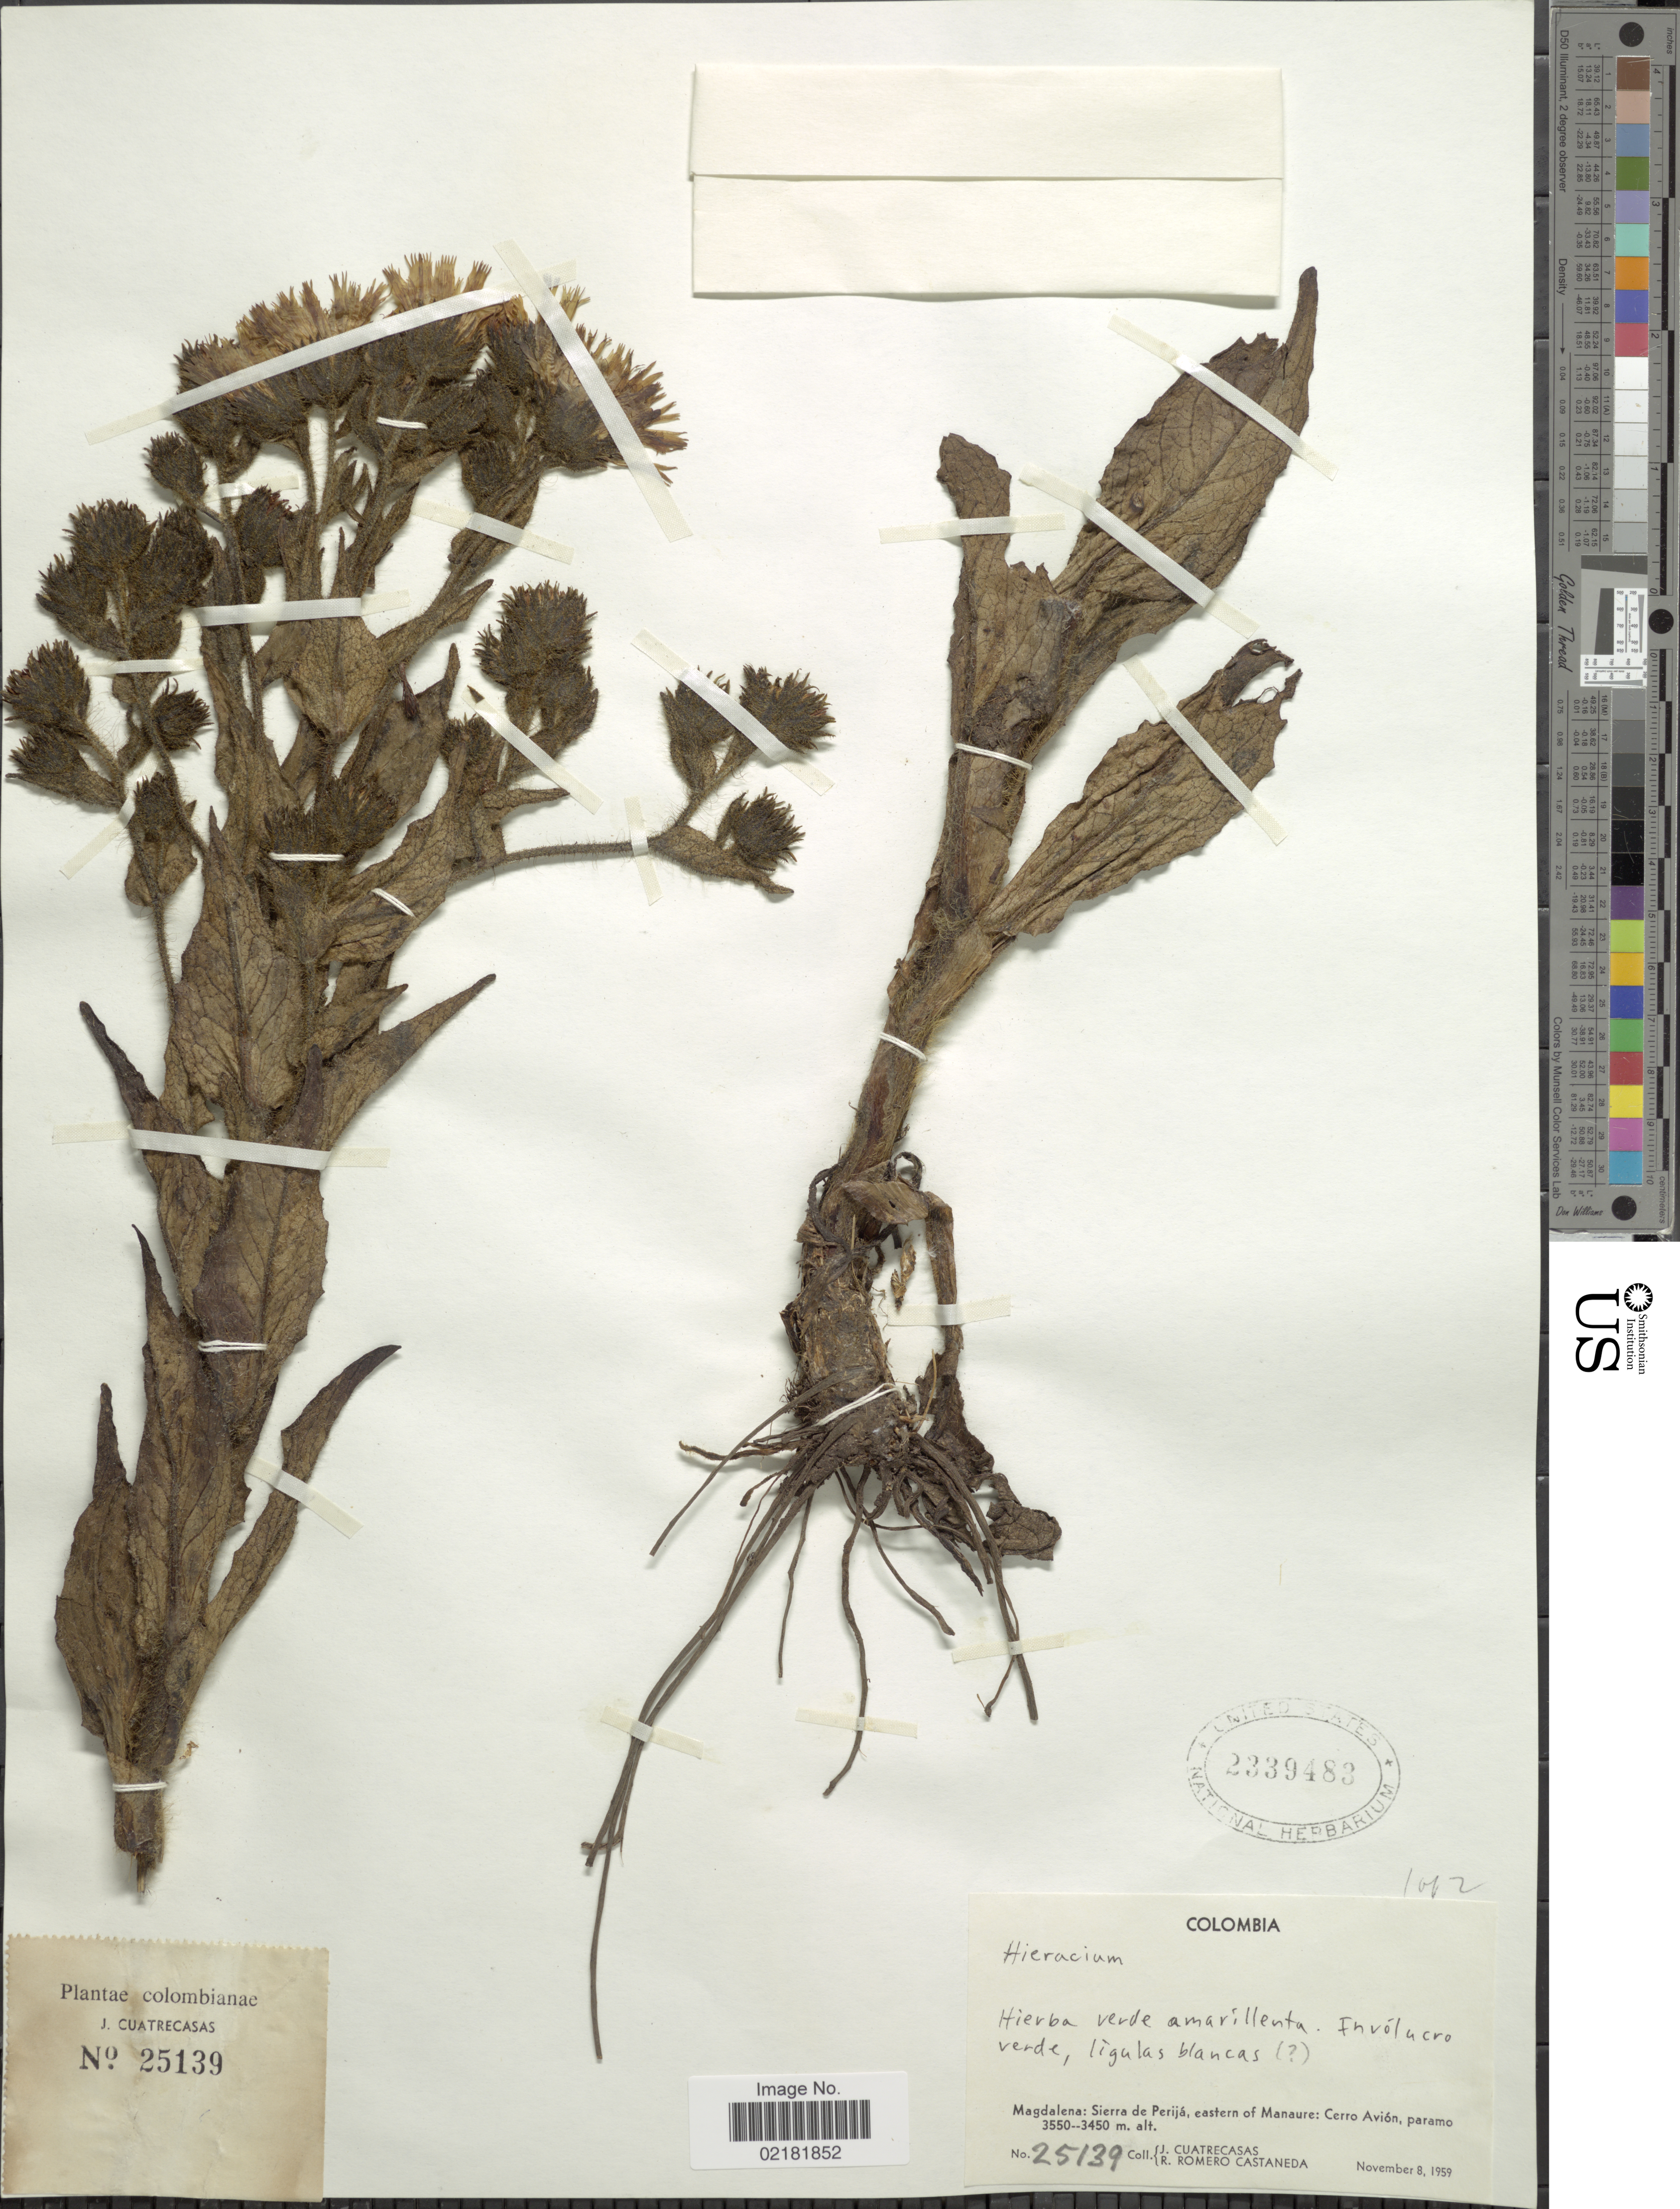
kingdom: Plantae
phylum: Tracheophyta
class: Magnoliopsida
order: Asterales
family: Asteraceae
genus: Hieracium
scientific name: Hieracium repandulare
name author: Druce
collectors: J. Cuatrecasas & R. Romero Castañeda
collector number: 25139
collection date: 1959-11-08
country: Colombia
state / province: Magdalena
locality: Sierra de Perija, eastern of Manaure: Cerro Avion, paramo.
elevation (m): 3450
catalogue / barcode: US 2339483